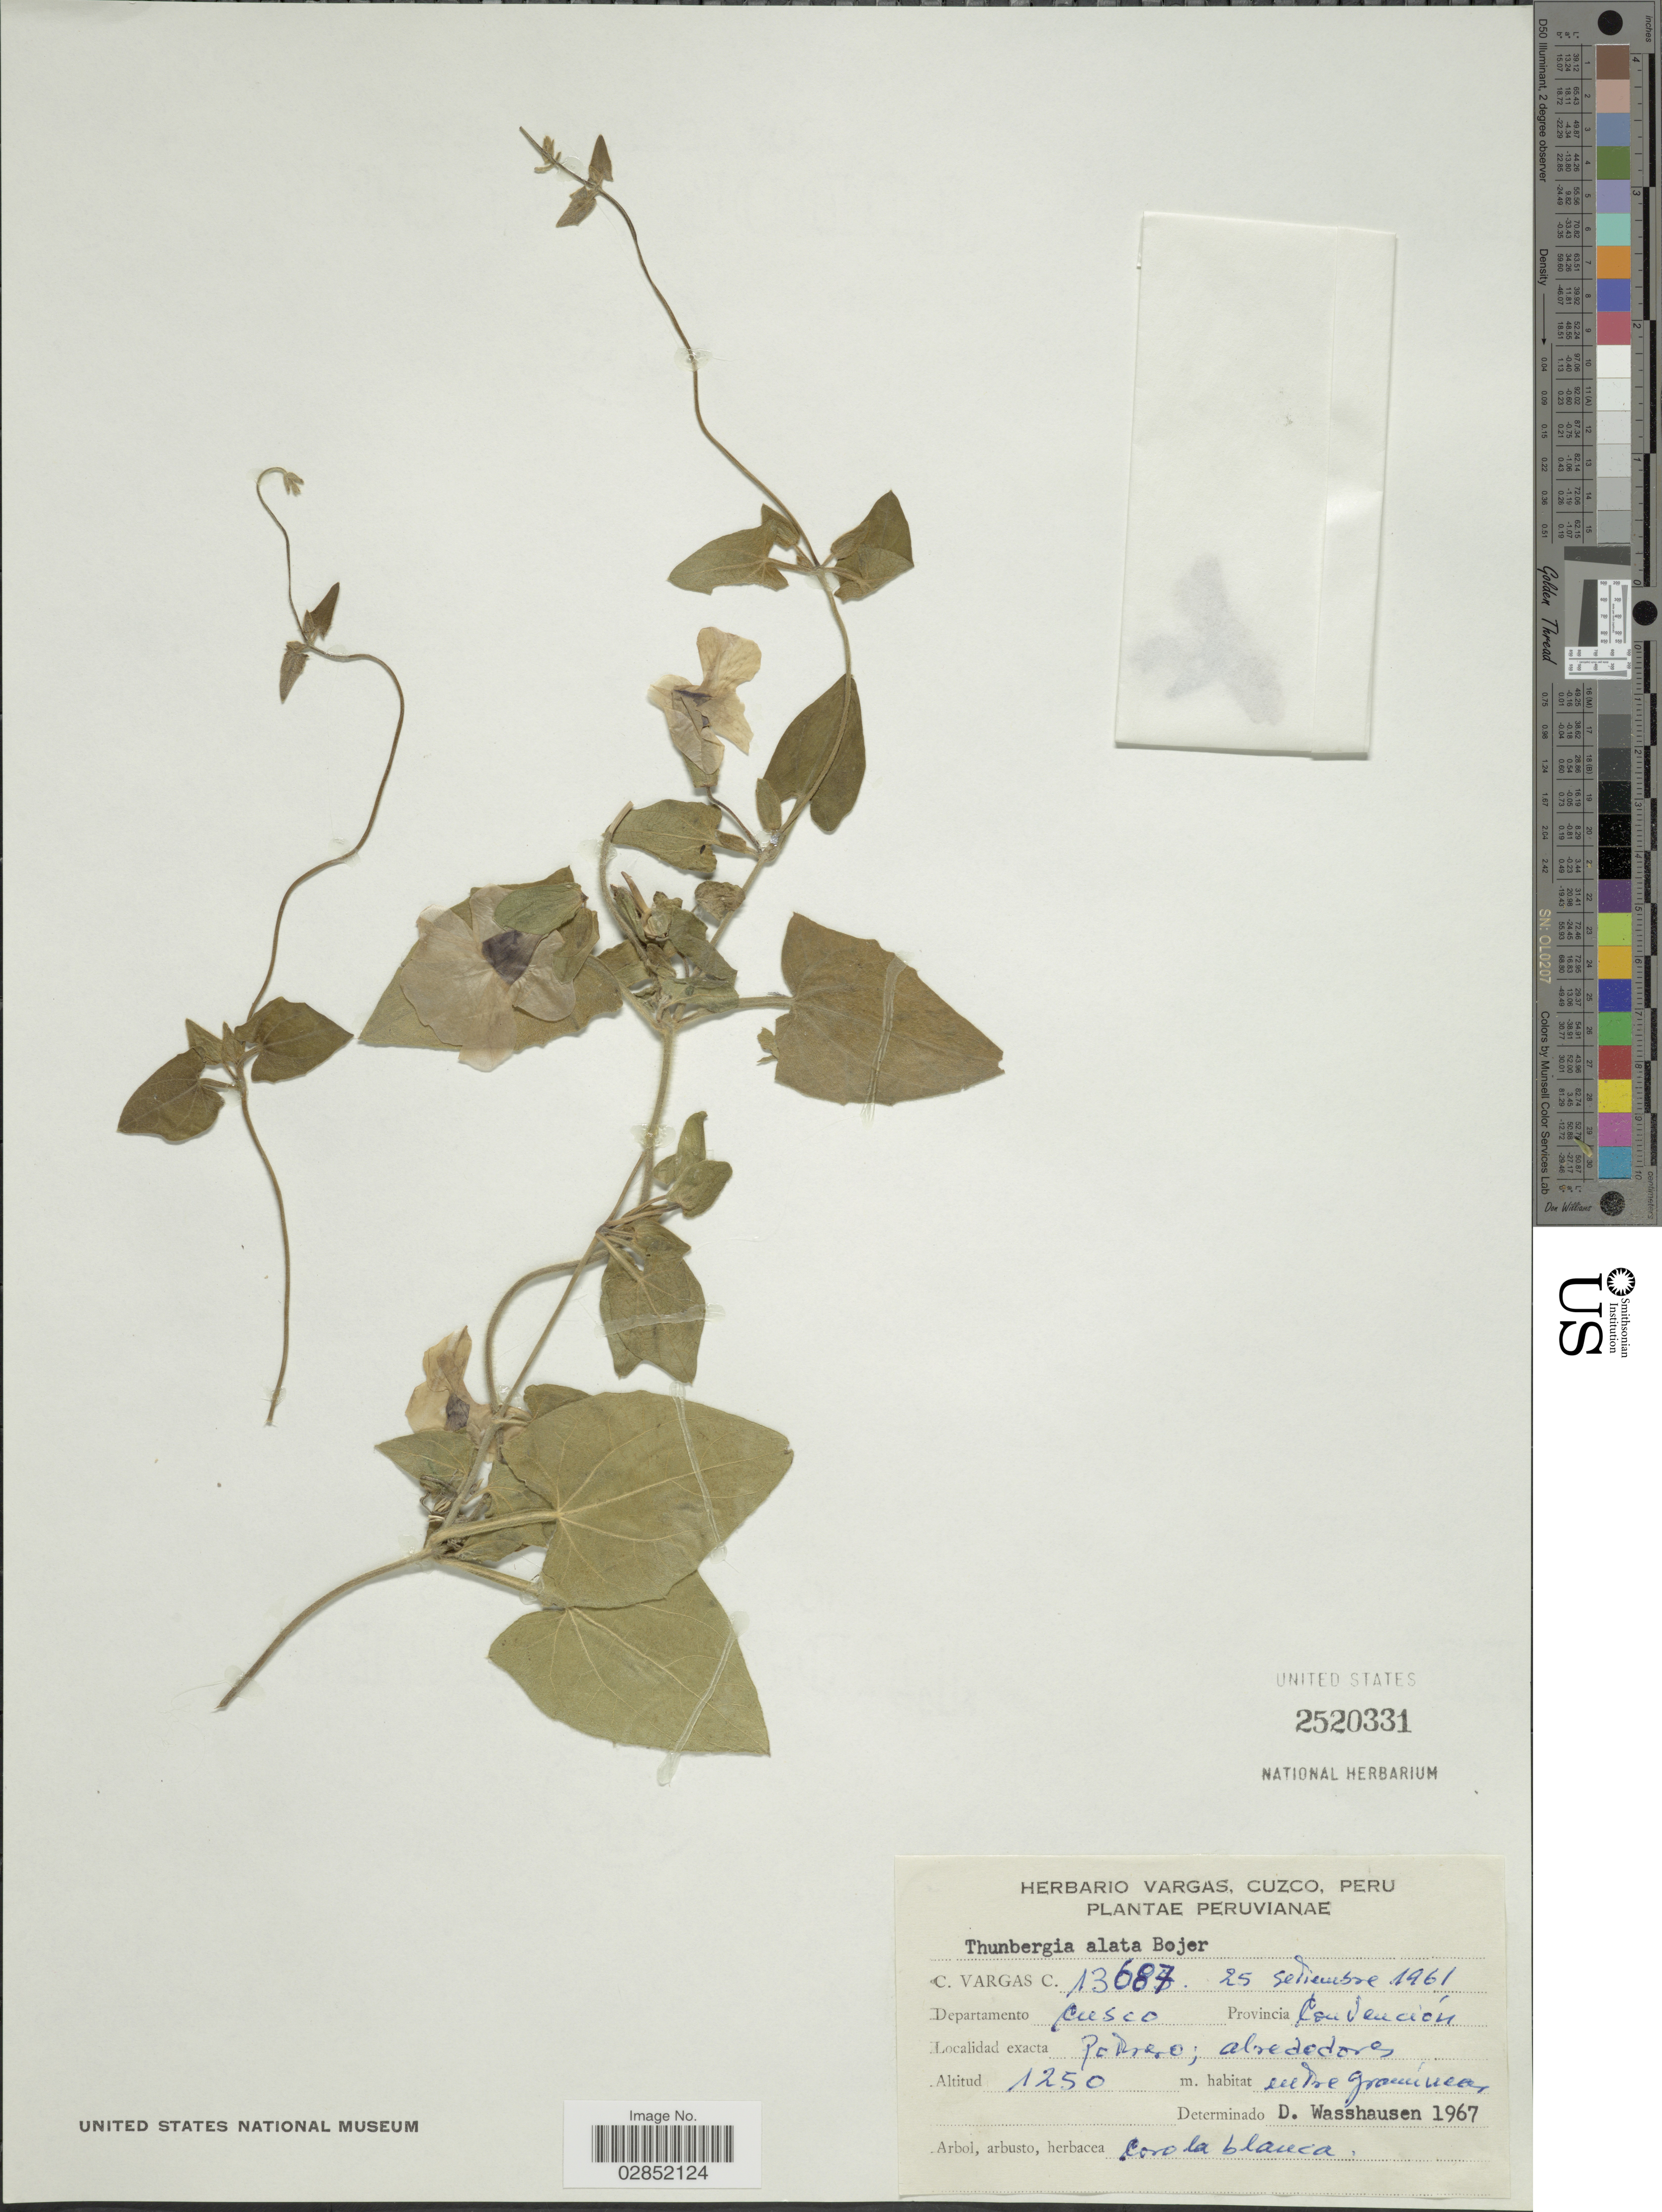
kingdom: Plantae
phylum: Tracheophyta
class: Magnoliopsida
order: Lamiales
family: Acanthaceae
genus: Thunbergia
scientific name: Thunbergia alata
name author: Bojer ex Sims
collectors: C. Vargas Calderón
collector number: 13687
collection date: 1961-09-25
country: Peru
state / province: Cusco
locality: Departamento Cusco. Provincia Convención. Potrero; alrededores.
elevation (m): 1250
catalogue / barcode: US 2520331